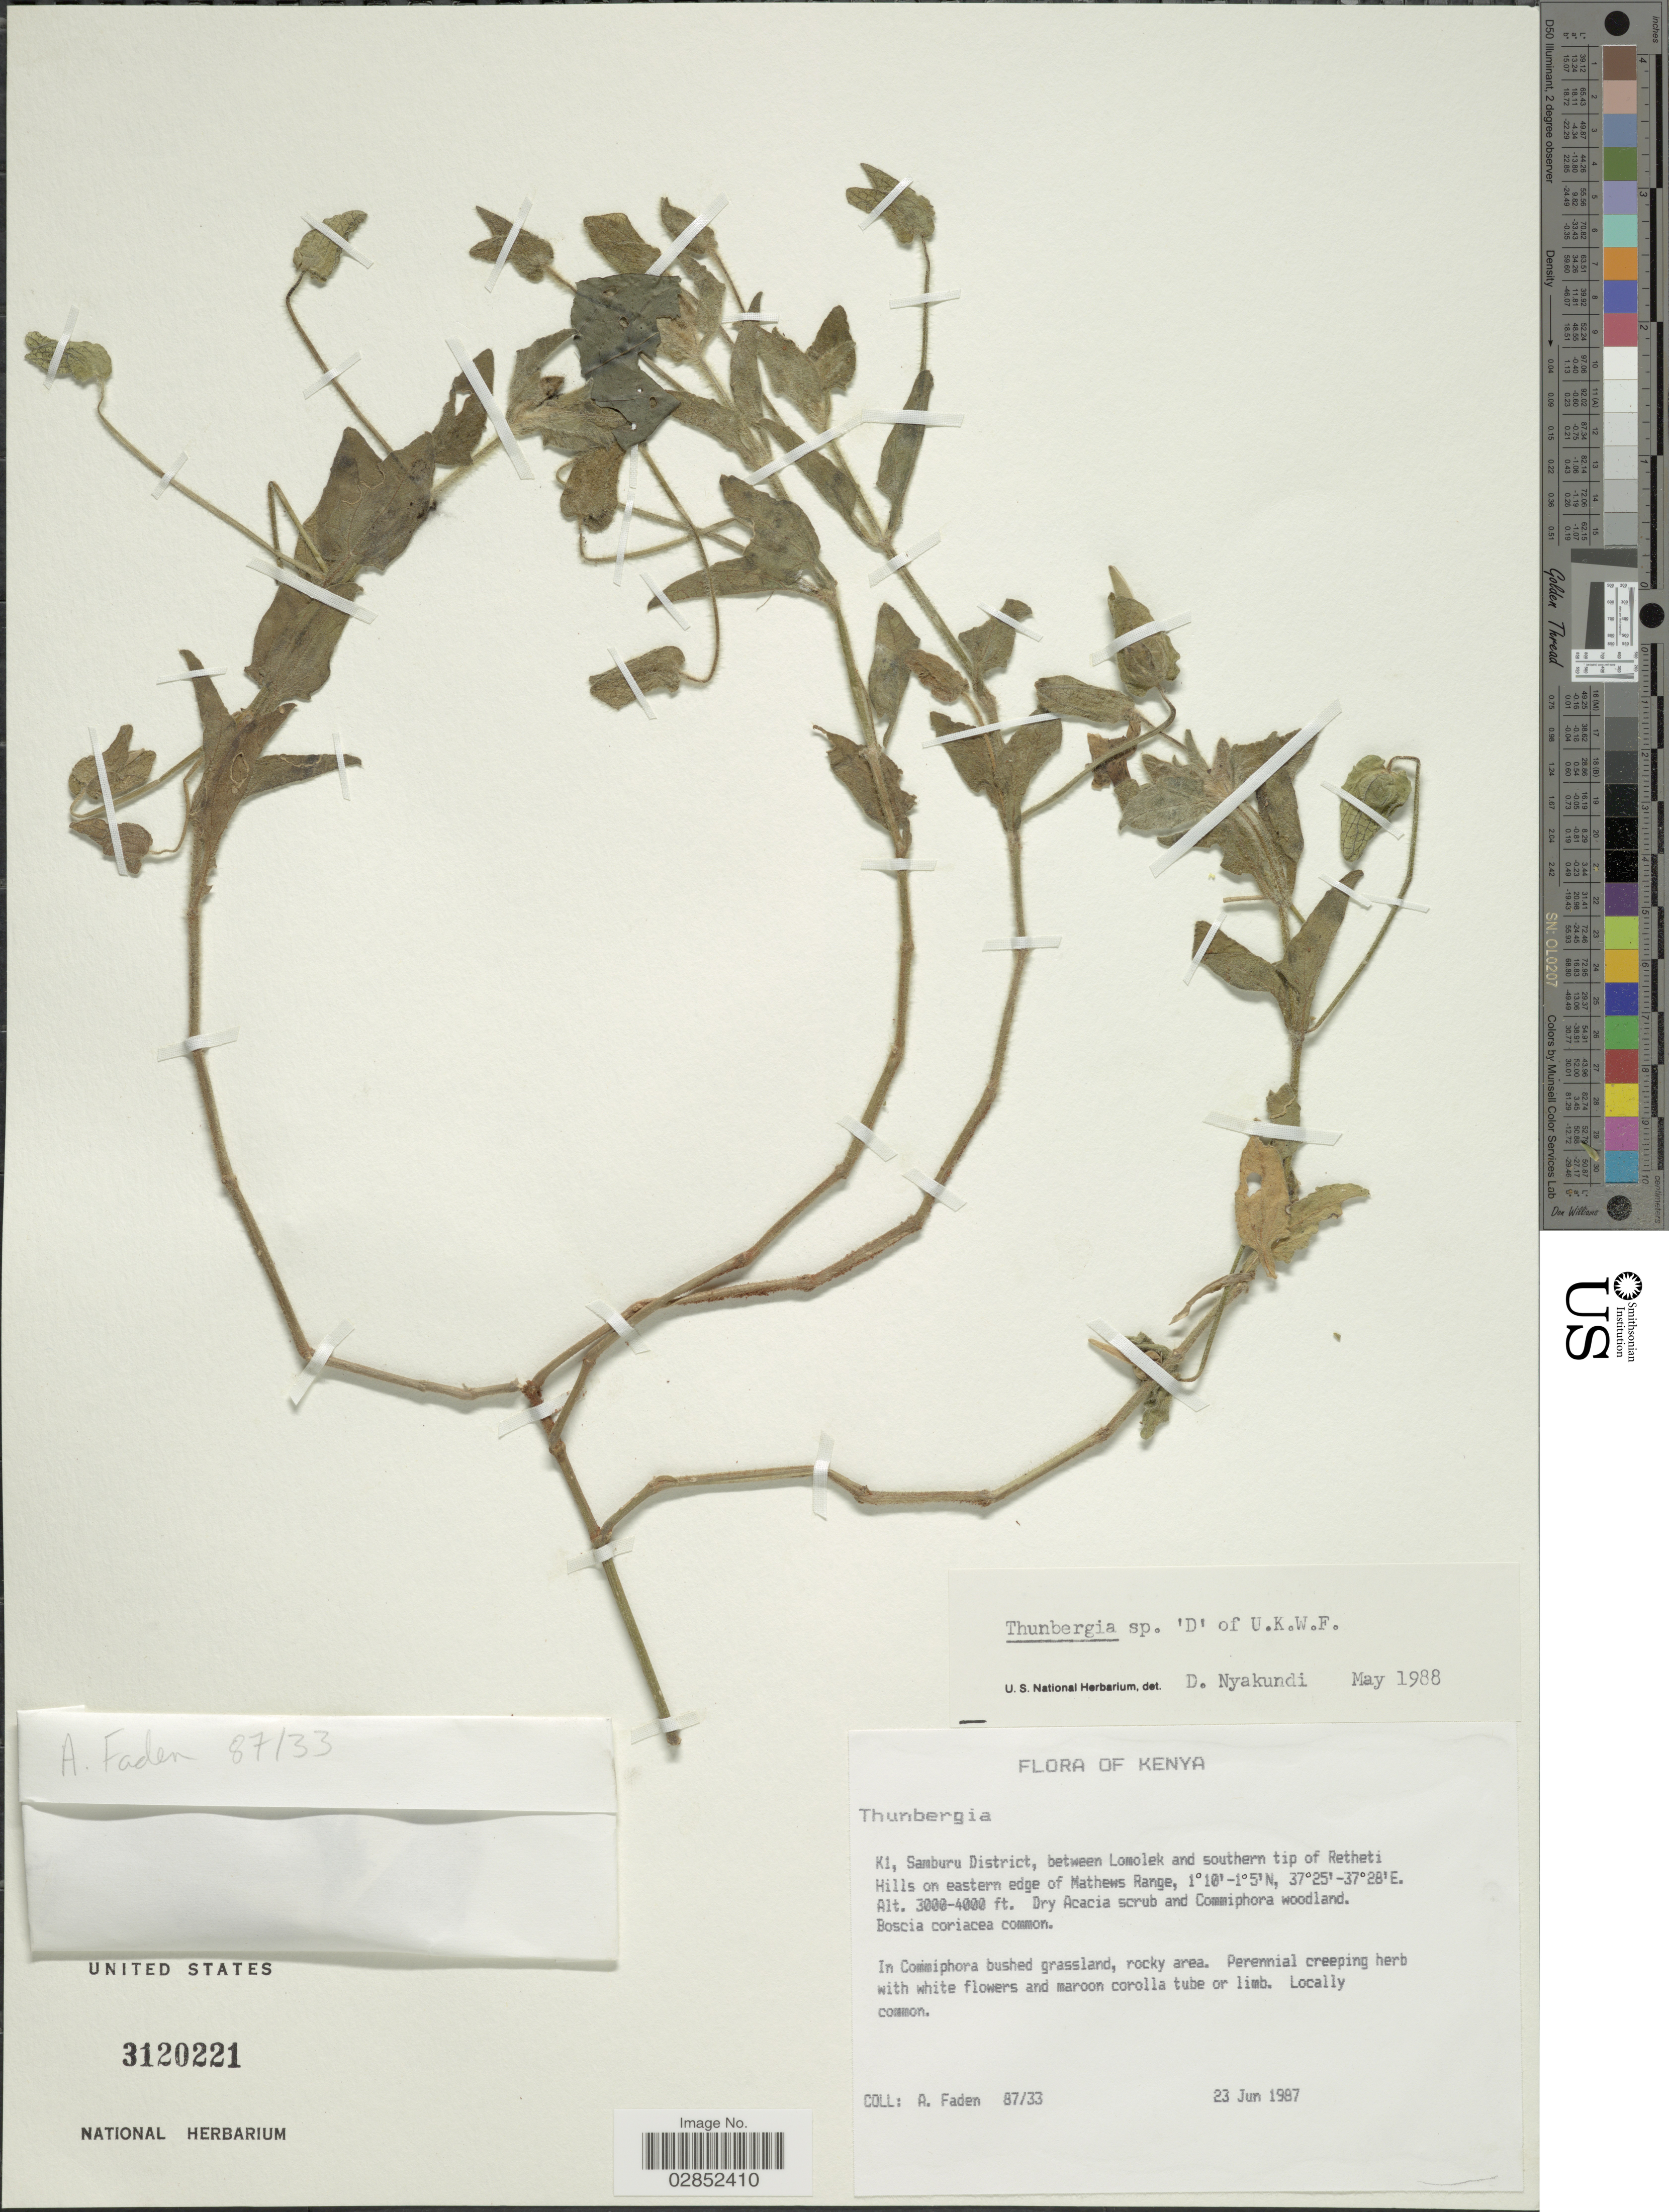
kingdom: Plantae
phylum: Tracheophyta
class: Magnoliopsida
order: Lamiales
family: Acanthaceae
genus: Thunbergia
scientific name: Thunbergia sp.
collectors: A. J. Faden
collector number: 87/33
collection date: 1987-06-23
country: Kenya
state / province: Samburu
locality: K1, Samburu District, between Lomolek and southern tip of Retheti Hills on eastern edge of Mathews Range.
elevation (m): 914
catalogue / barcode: US 3120221